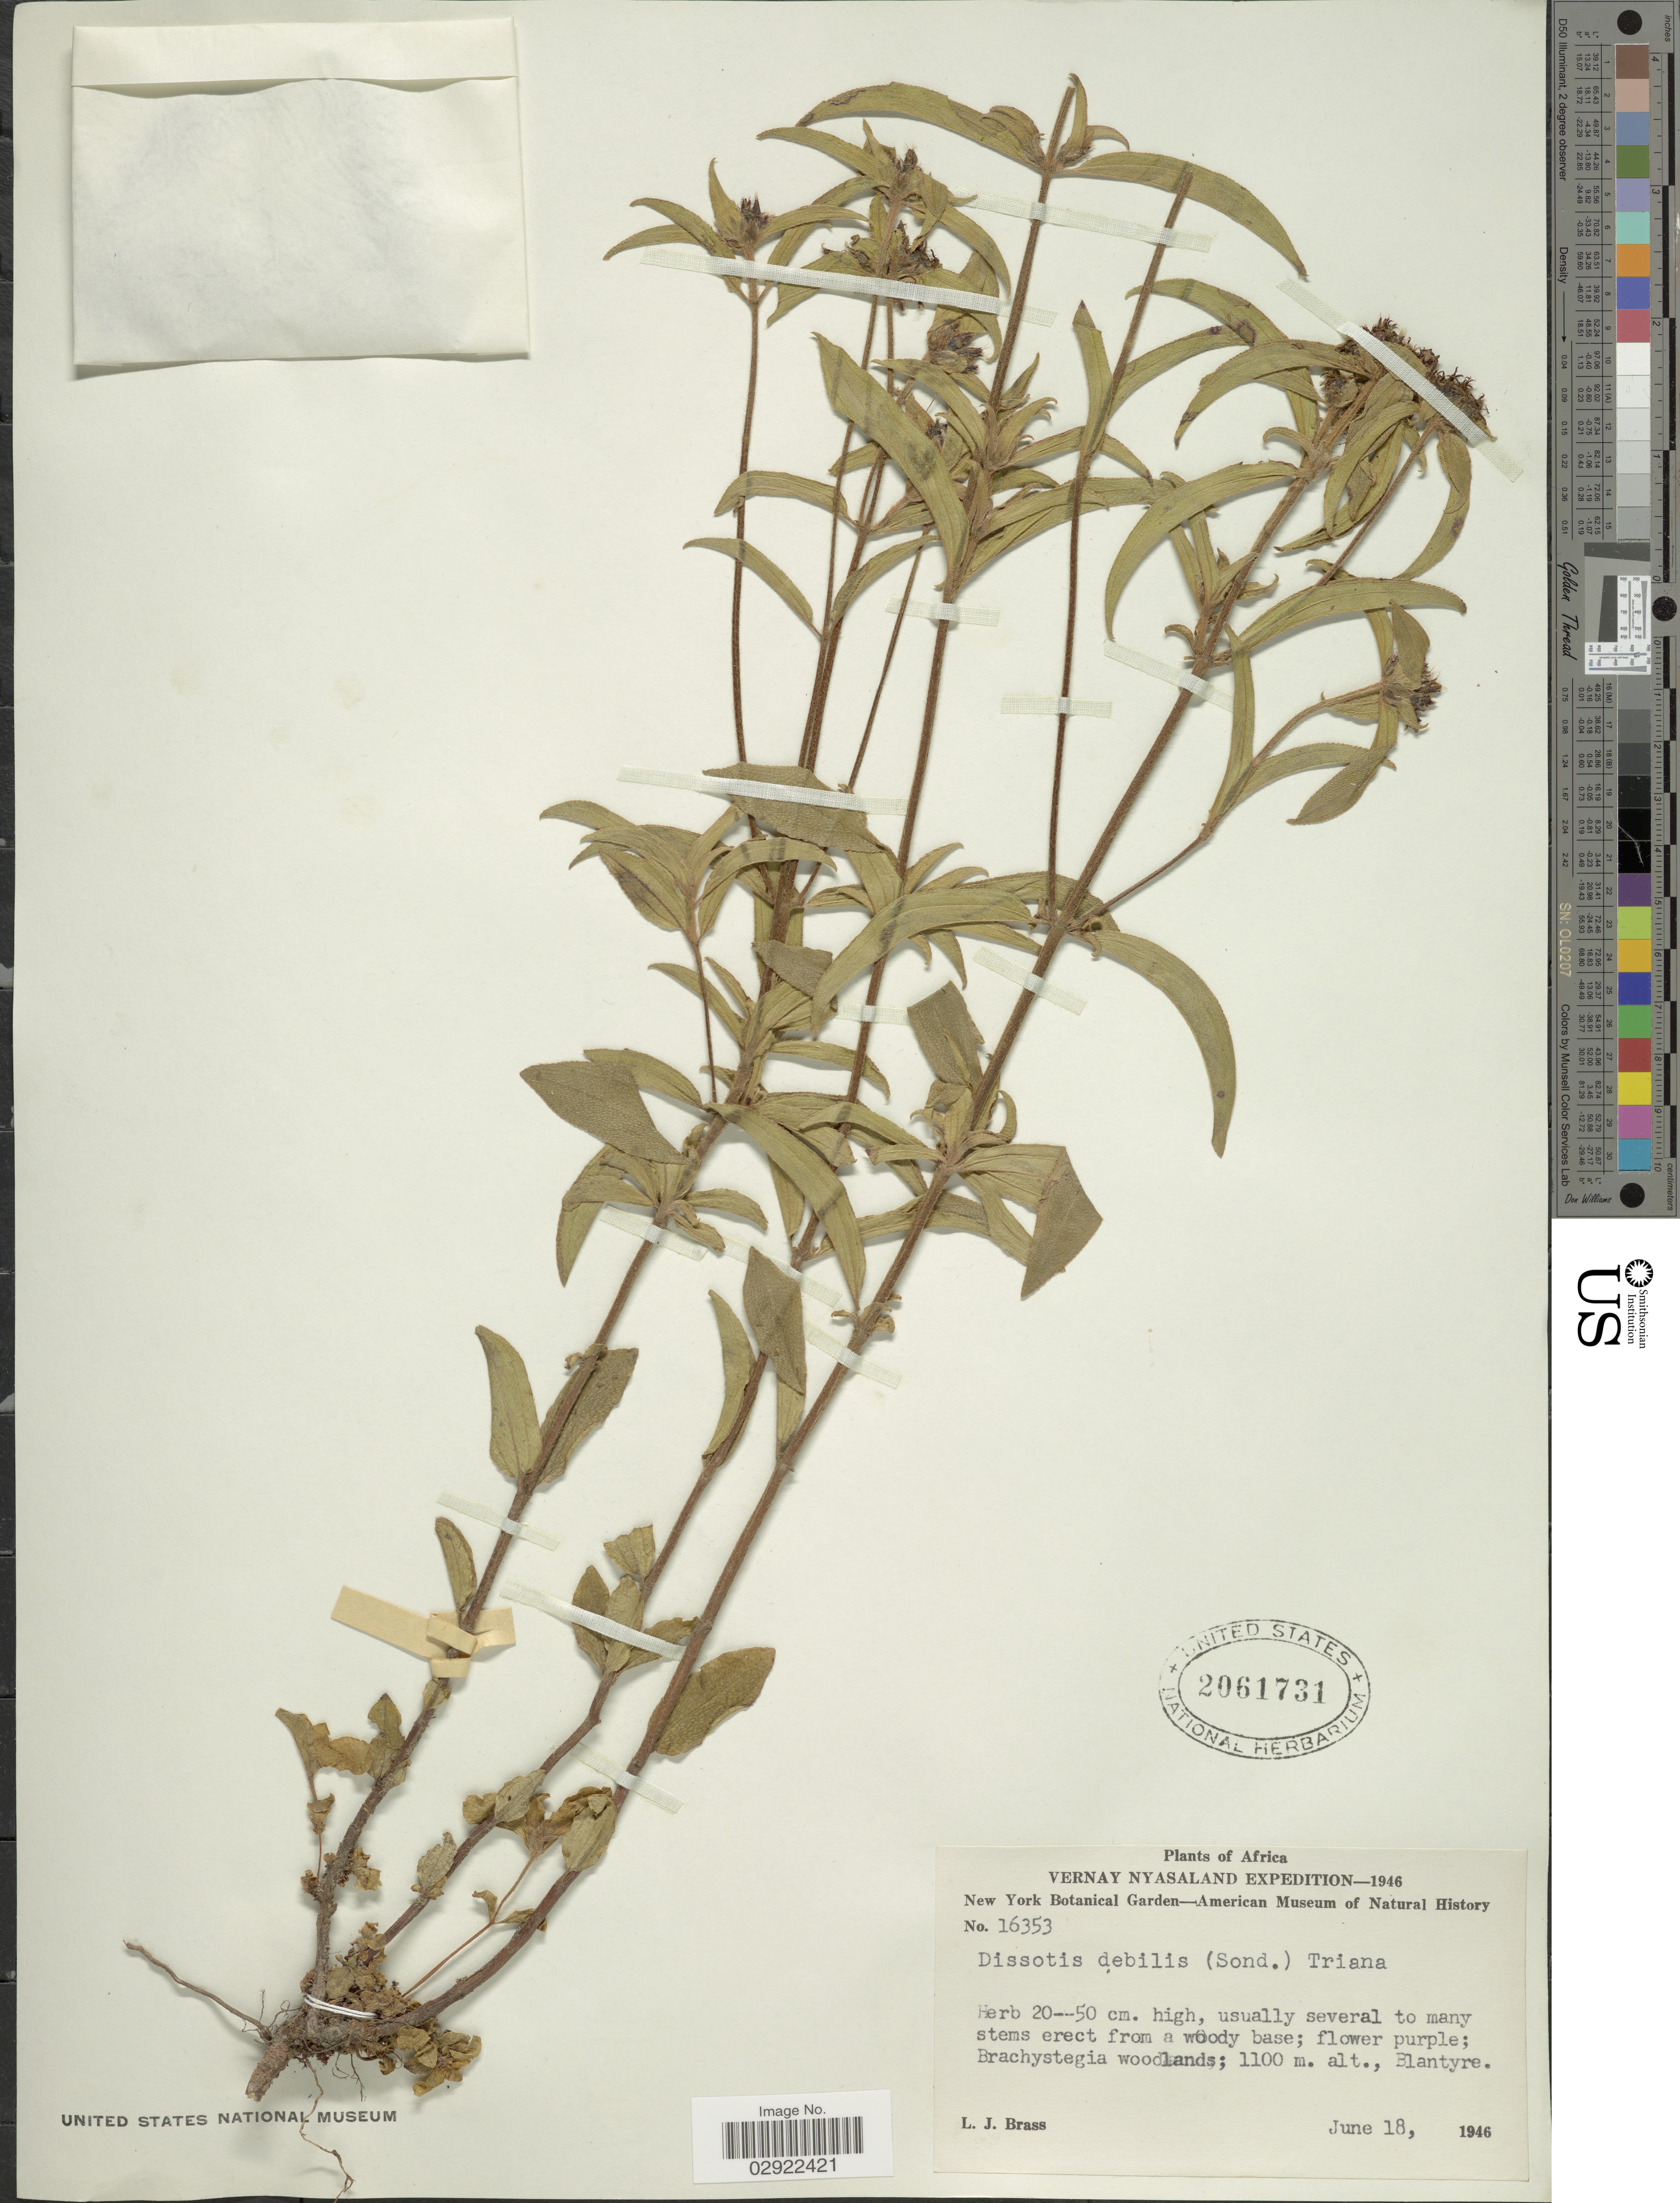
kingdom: Plantae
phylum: Tracheophyta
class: Magnoliopsida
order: Myrtales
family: Melastomataceae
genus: Antherotoma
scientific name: Antherotoma debilis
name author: (Sond.) Jacq.-Fél.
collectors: L. J. Brass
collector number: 16353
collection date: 1946-06-18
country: Malawi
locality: Vernay Nyasaland. Blantyre.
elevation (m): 1100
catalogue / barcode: US 2061731